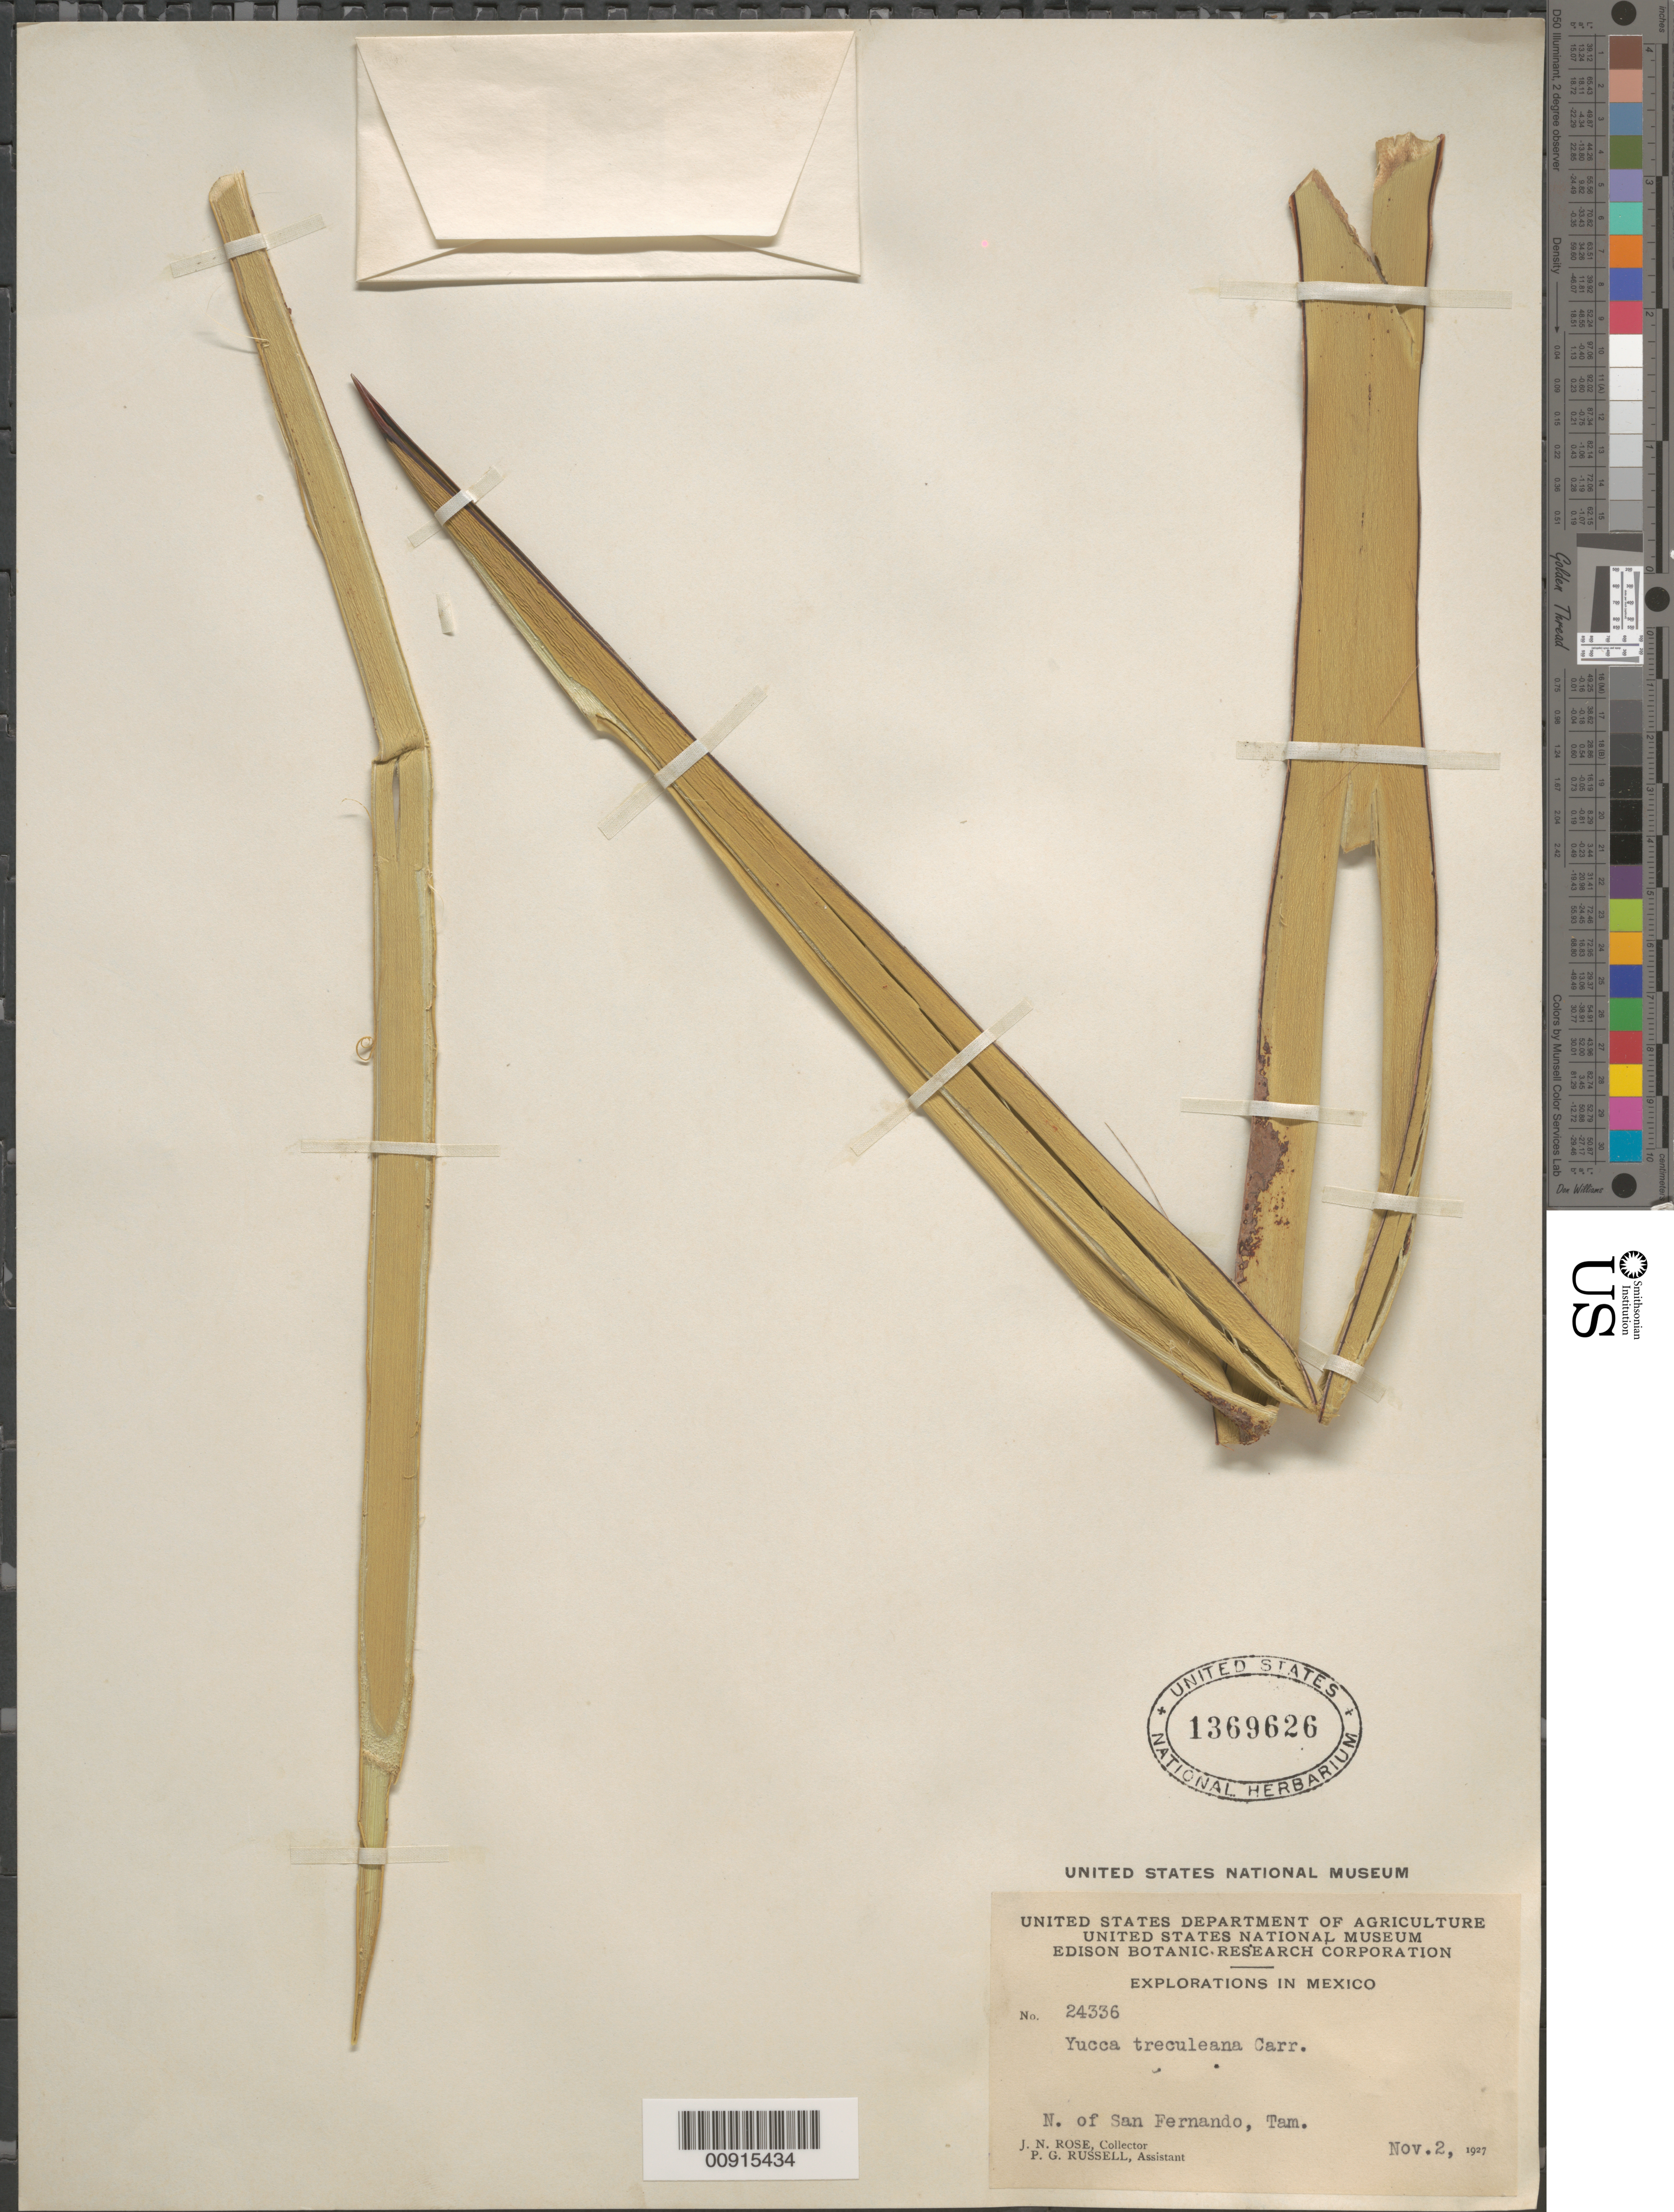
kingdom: Plantae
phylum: Tracheophyta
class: Liliopsida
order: Asparagales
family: Asparagaceae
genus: Yucca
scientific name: Yucca treculeana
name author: Carrière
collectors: J. N. Rose & P. G. Russell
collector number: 24336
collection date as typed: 02 Nov 1927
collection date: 1927-11-02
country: Mexico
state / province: Tamaulipas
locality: N of San Fernando, Tamaulipas.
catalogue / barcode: US 1369626